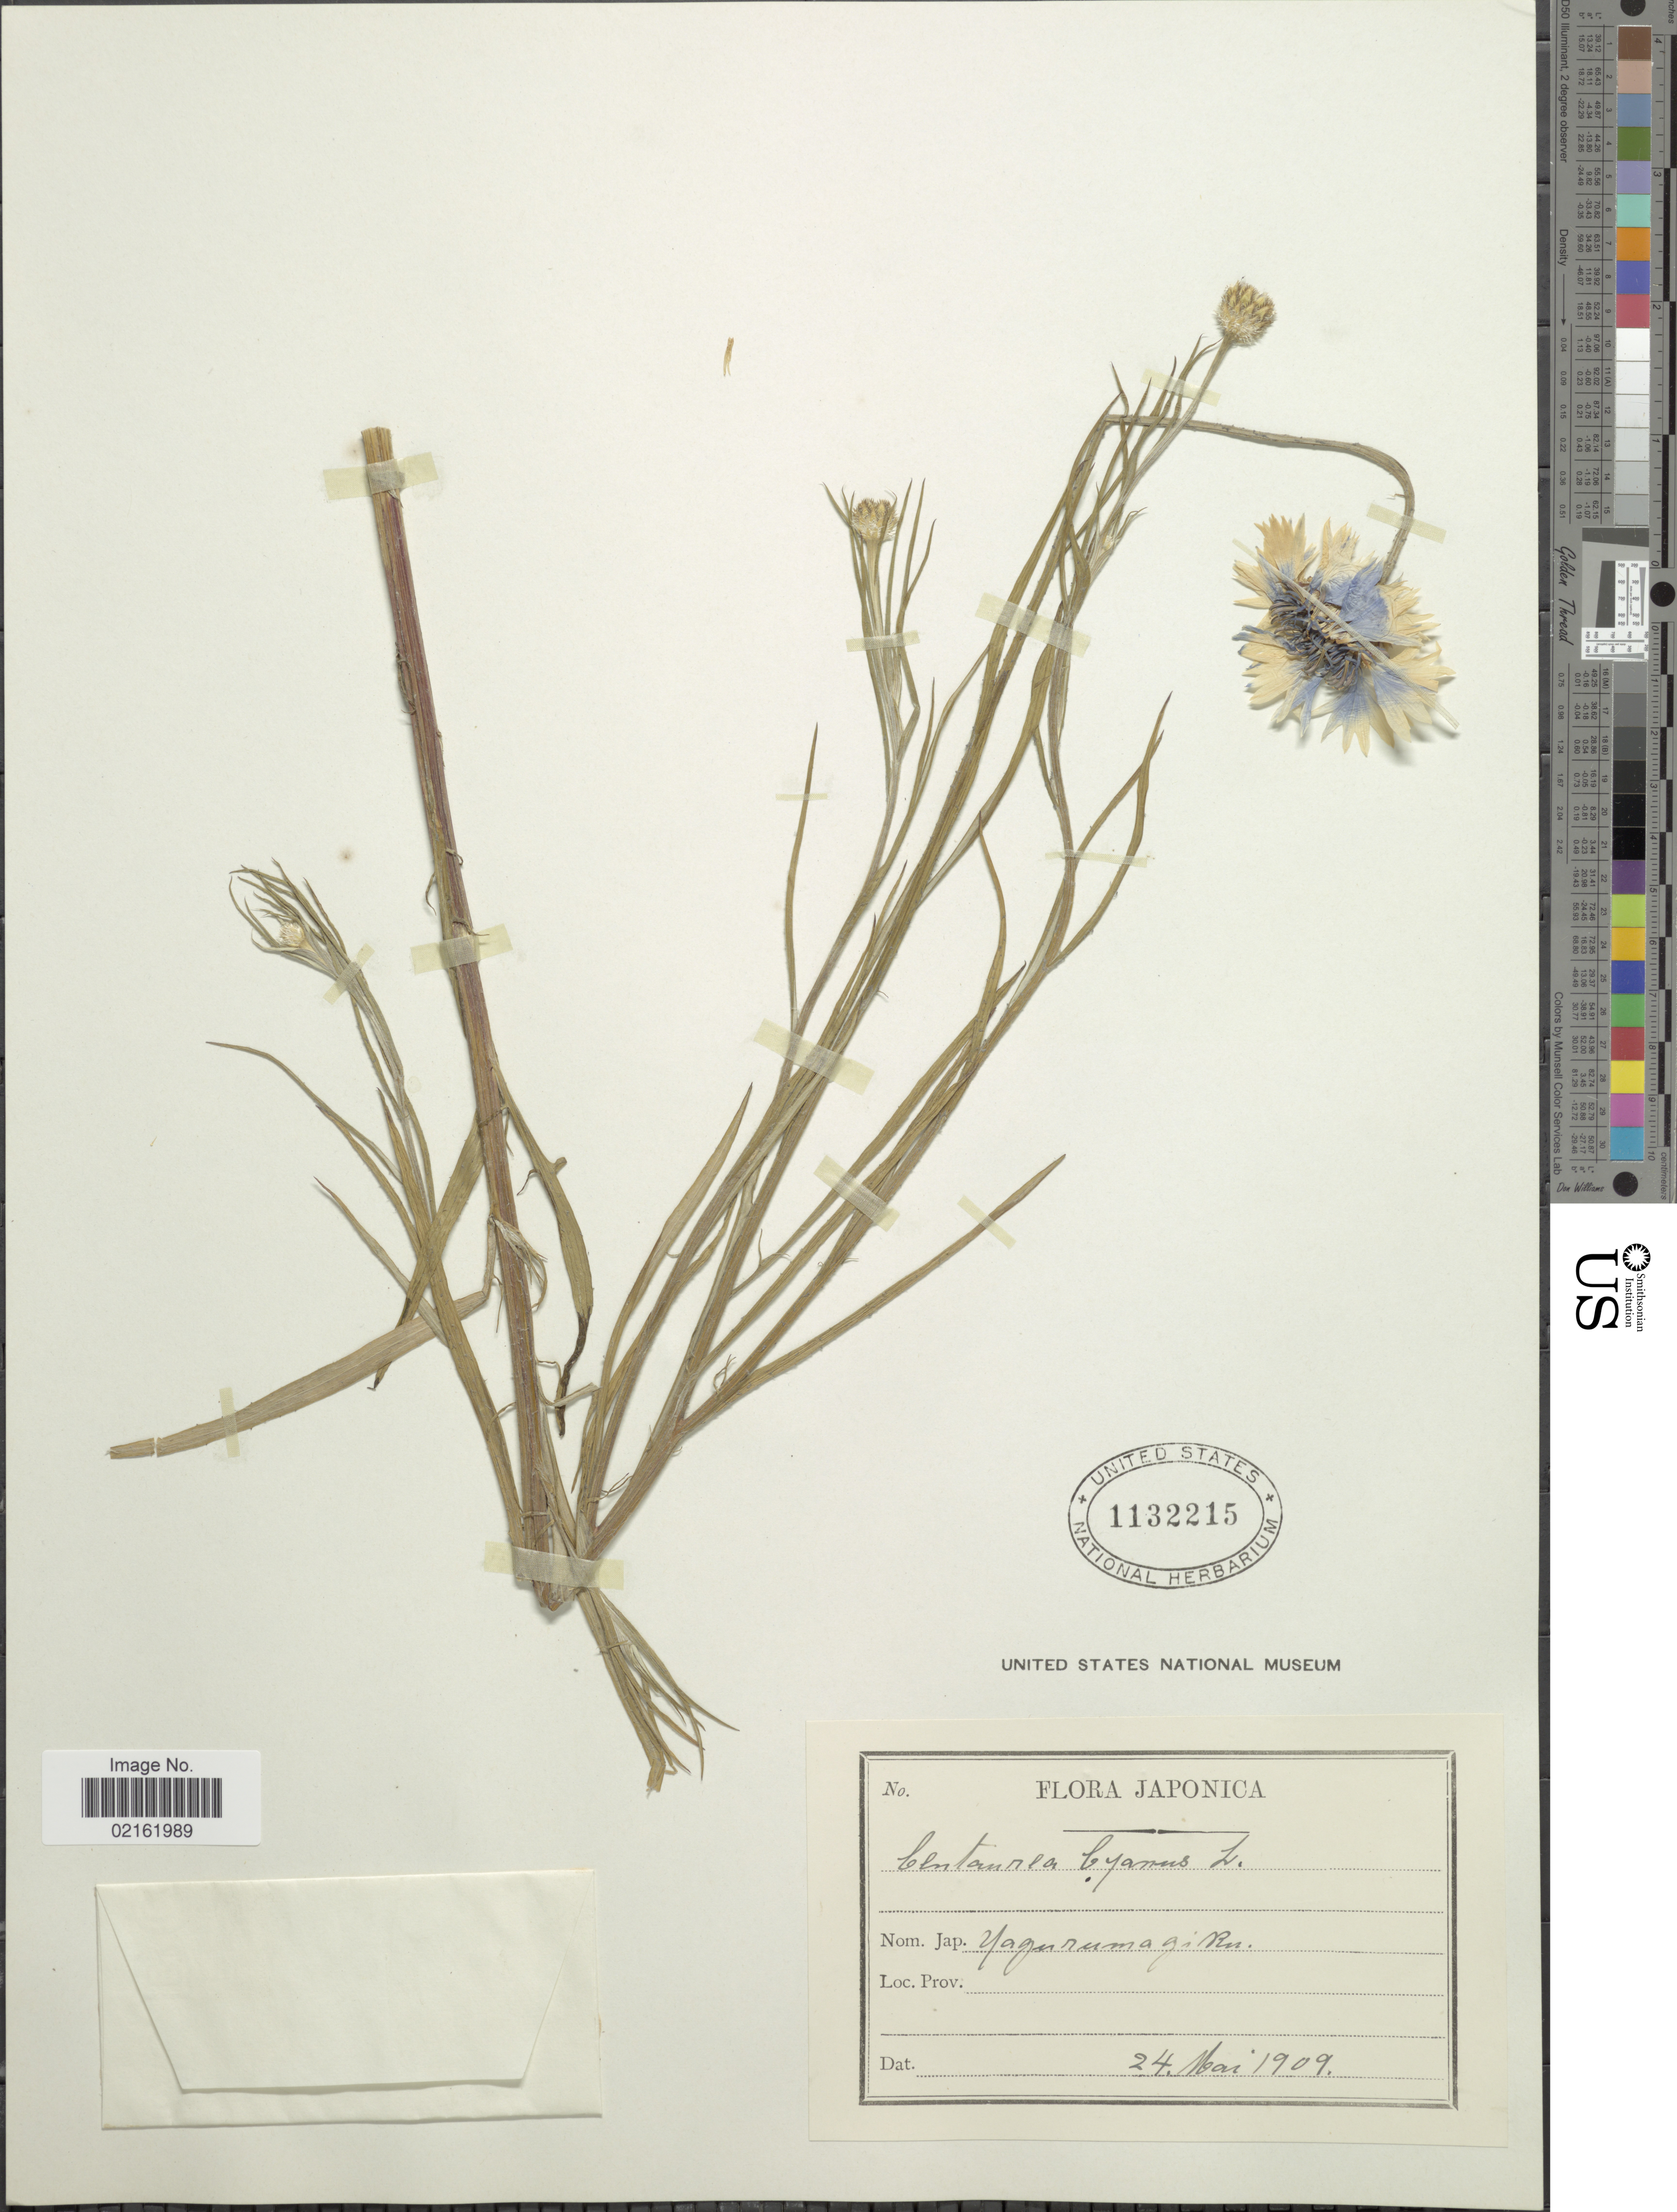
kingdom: Plantae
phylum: Tracheophyta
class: Magnoliopsida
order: Asterales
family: Asteraceae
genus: Centaurea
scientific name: Centaurea cyanus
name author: L.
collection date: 1909-05-24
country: Japan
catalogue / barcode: US 1132215